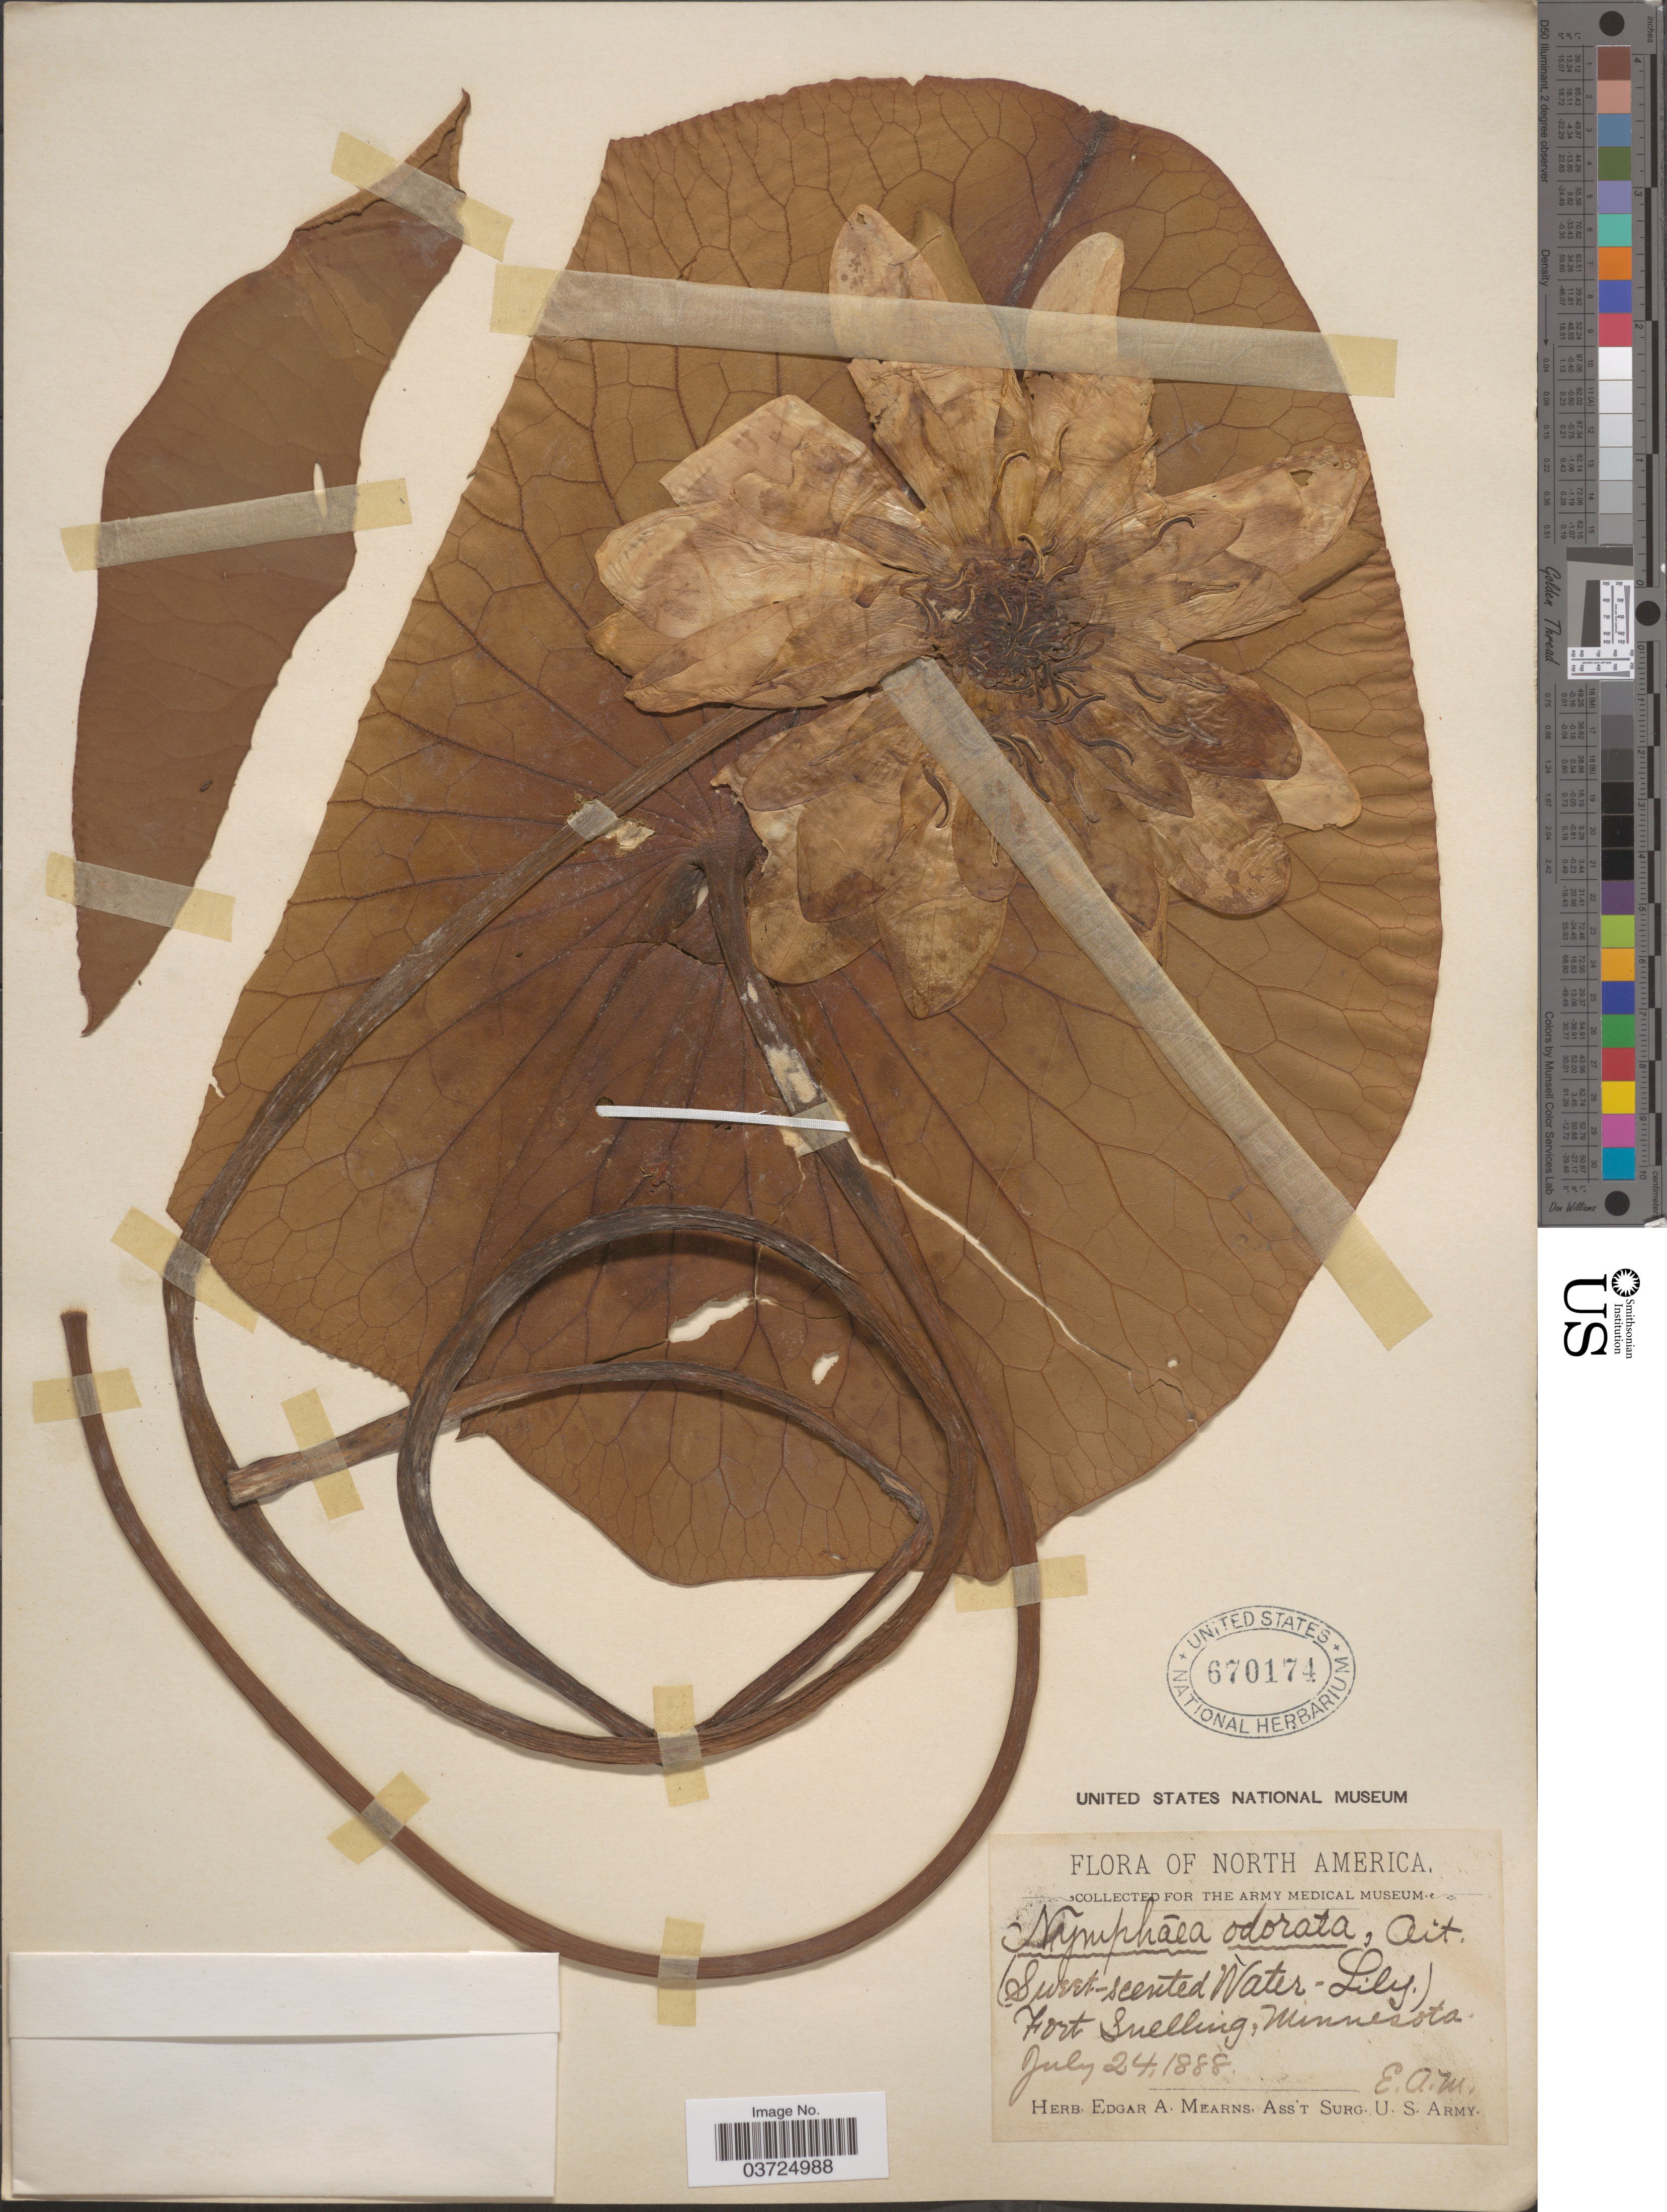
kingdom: Plantae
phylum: Tracheophyta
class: Magnoliopsida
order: Nymphaeales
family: Nymphaeaceae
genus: Nymphaea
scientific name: Nymphaea odorata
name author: Aiton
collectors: E. A. Mearns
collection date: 1888-07-24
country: United States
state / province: Minnesota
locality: Fort Snelling.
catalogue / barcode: US 670174